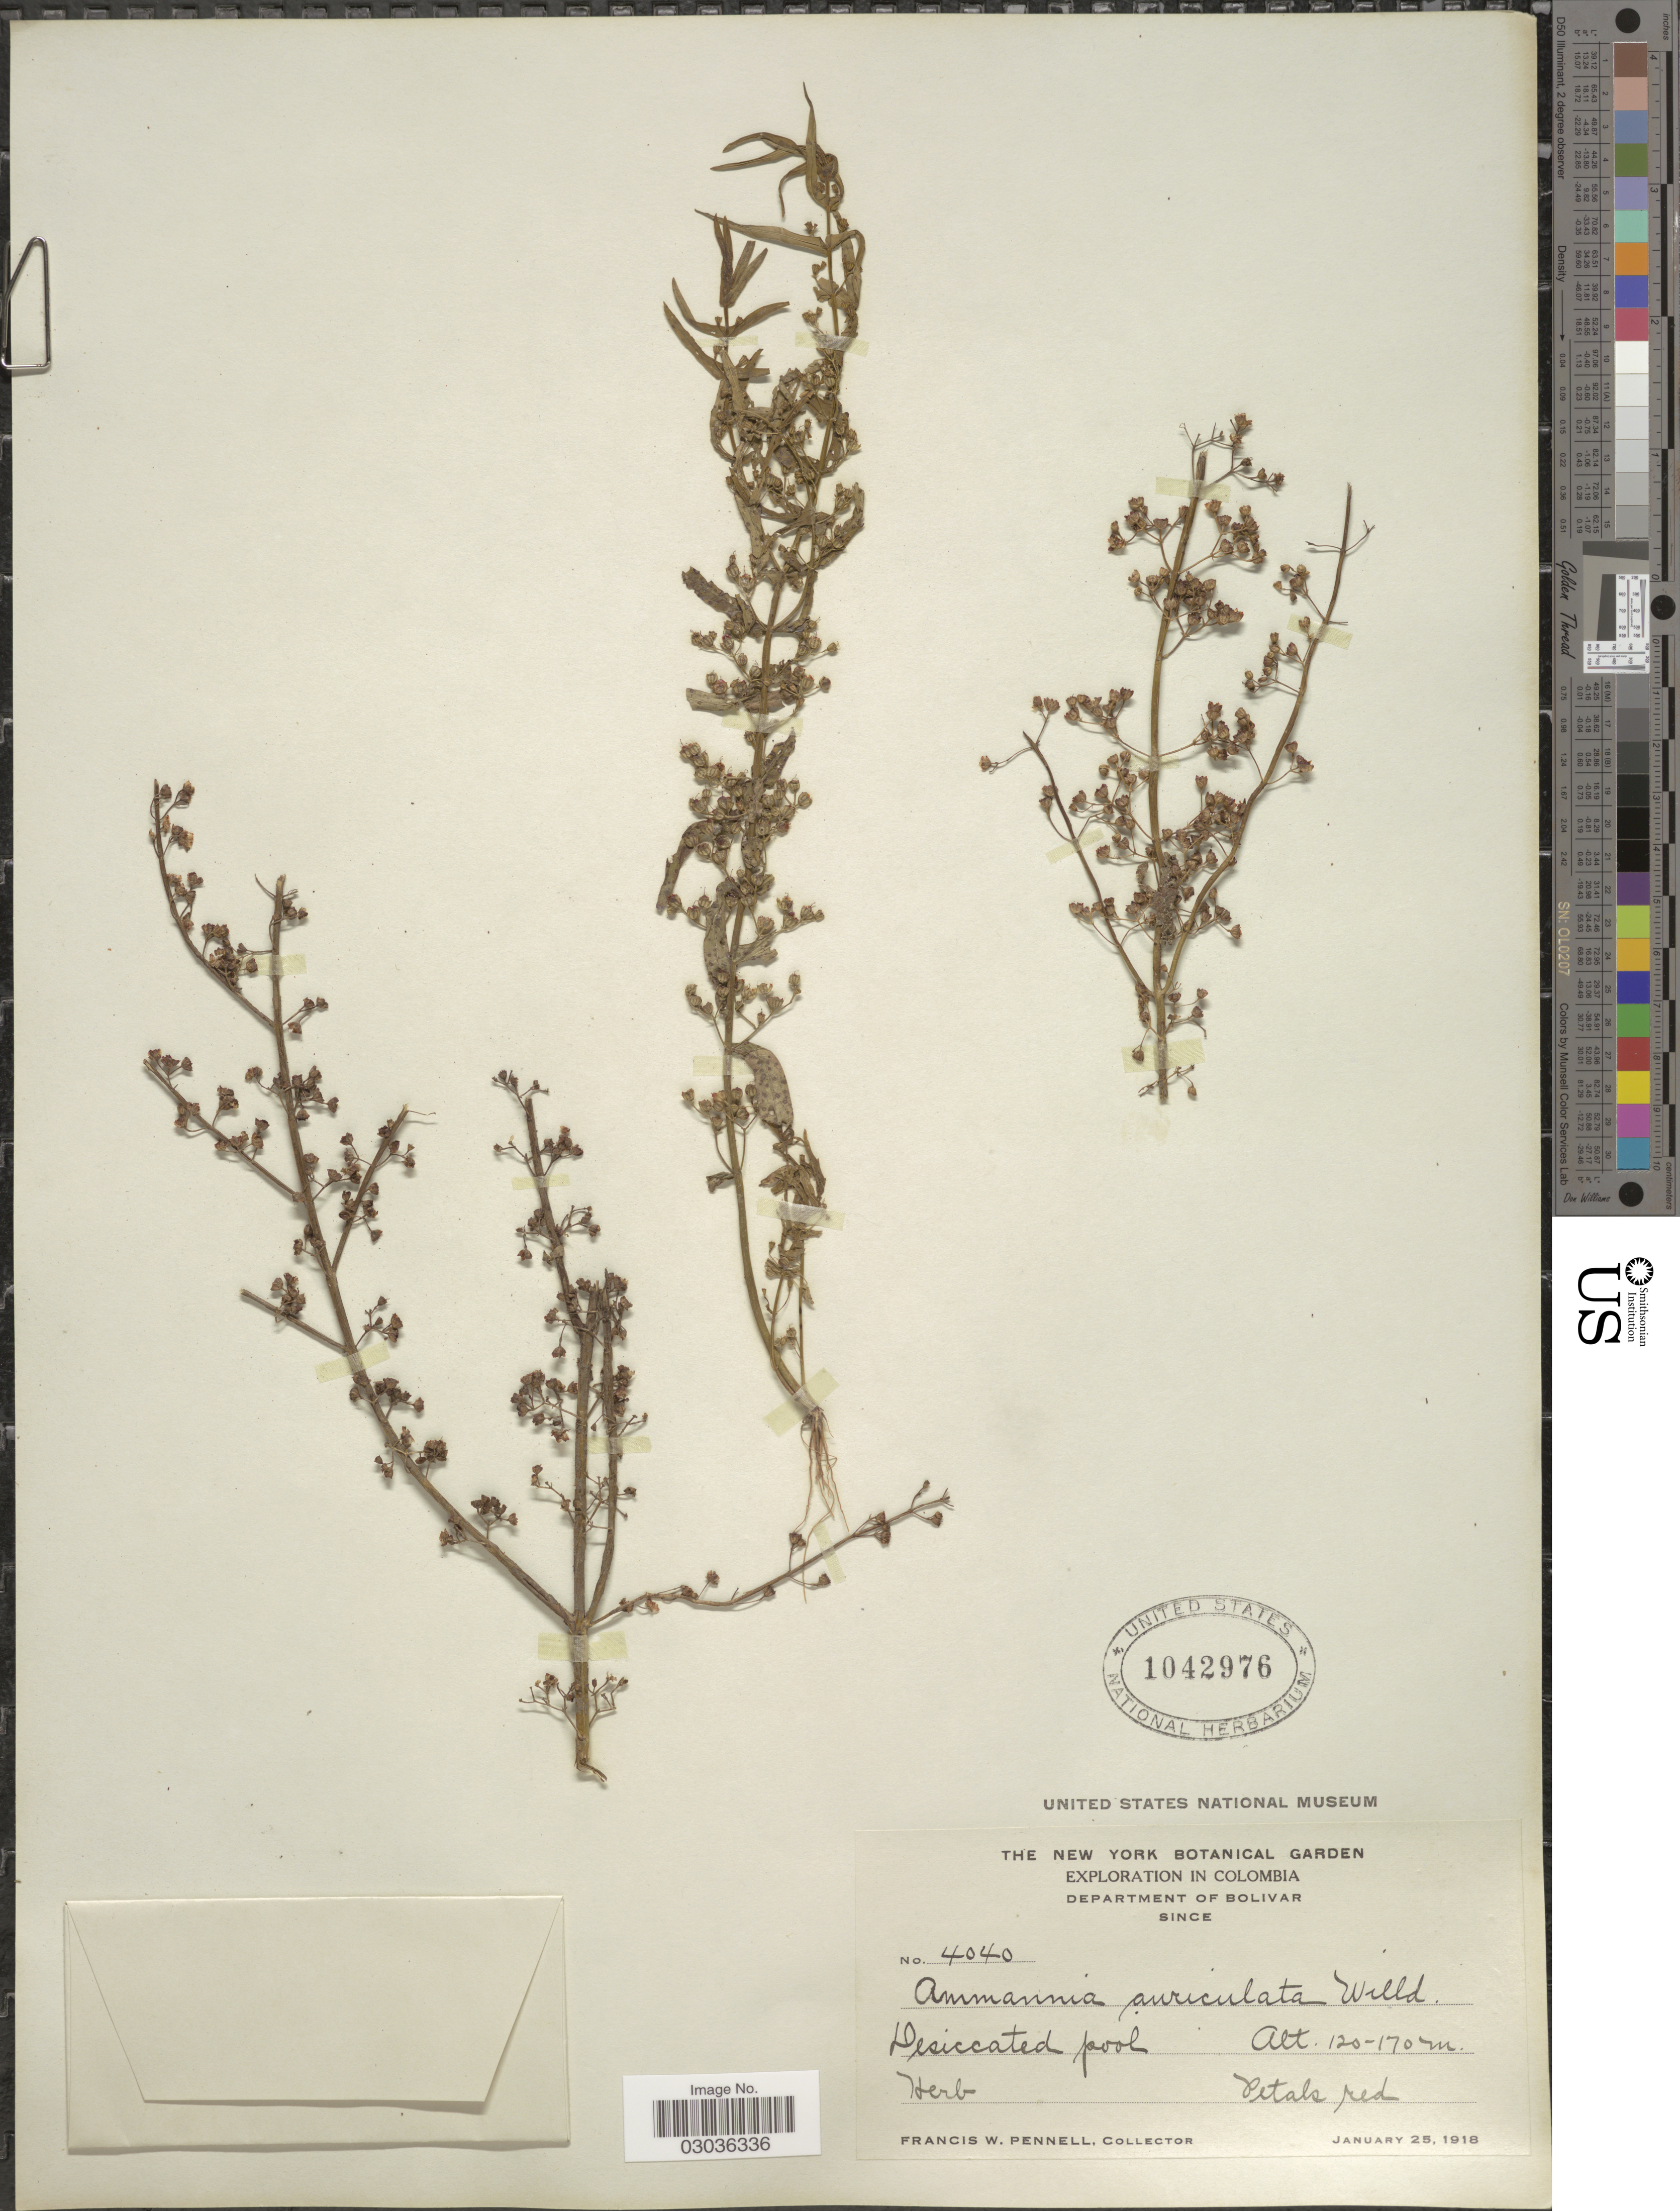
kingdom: Plantae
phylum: Tracheophyta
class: Magnoliopsida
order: Myrtales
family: Lythraceae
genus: Ammannia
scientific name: Ammannia auriculata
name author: Willd.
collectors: F. W. Pennell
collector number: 4040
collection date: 1918-01-25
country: Colombia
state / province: Bolívar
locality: Department of Bolivar. Desiccated pool.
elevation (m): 120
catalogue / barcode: US 1042976